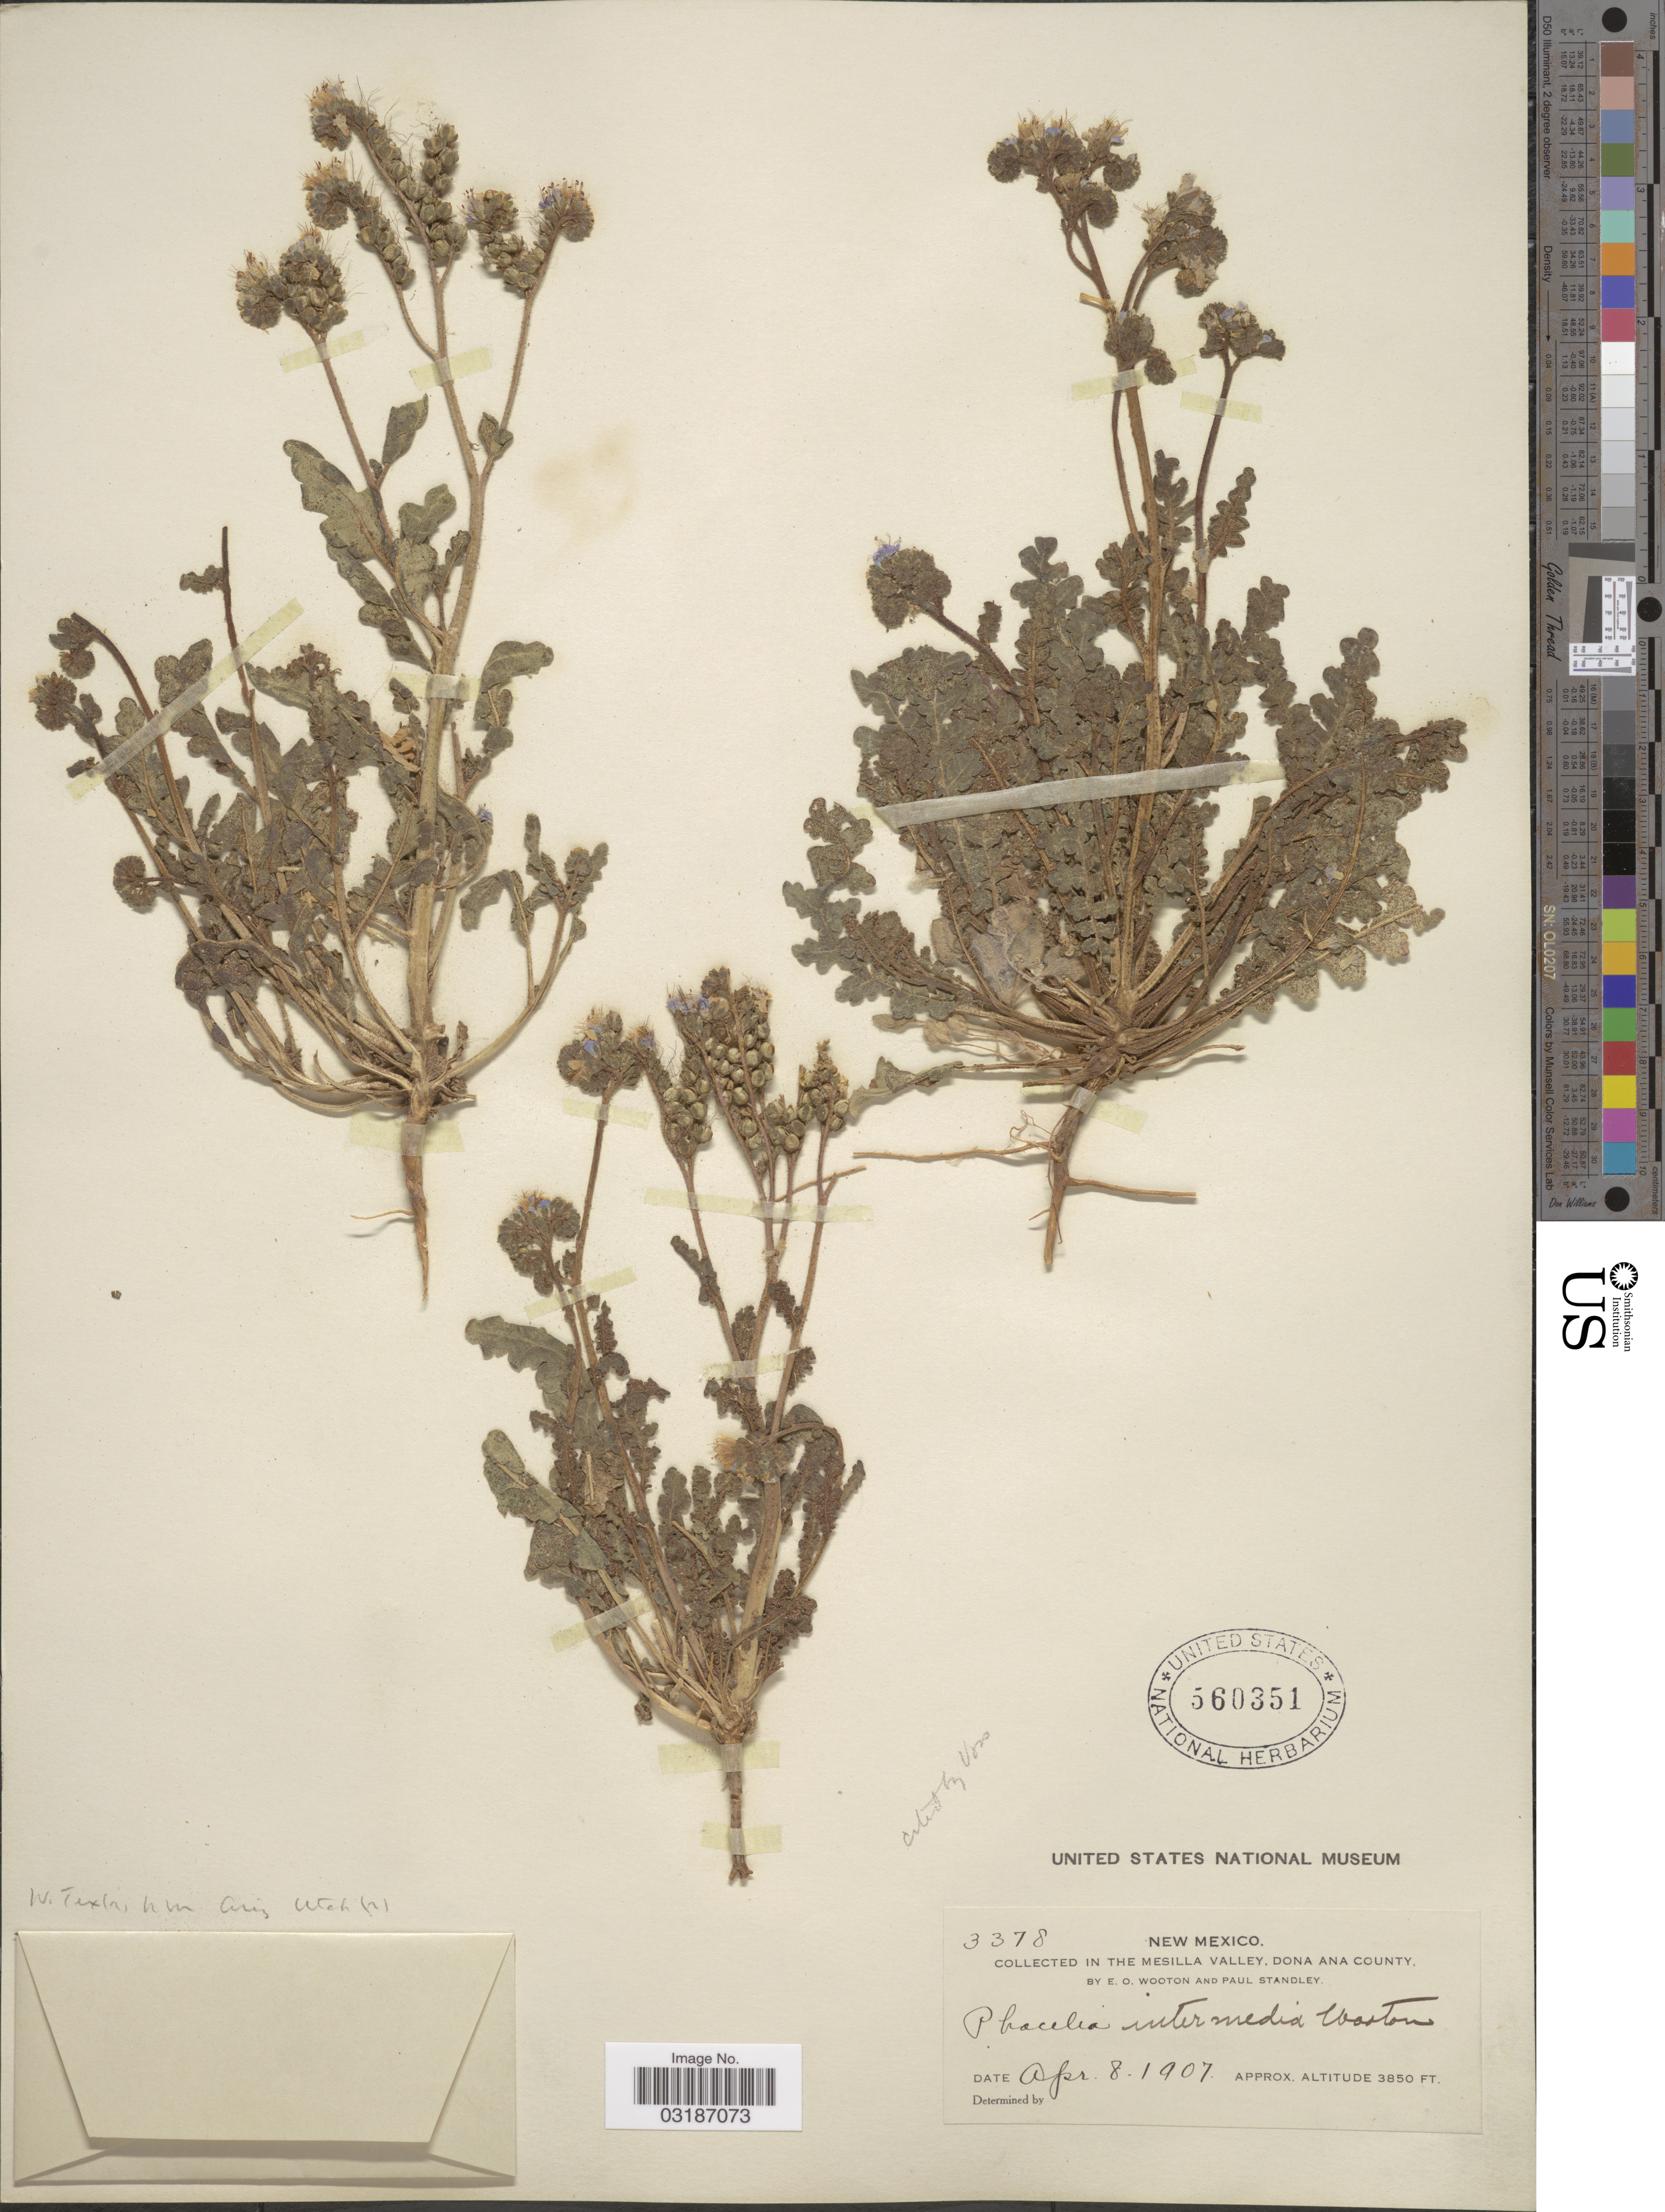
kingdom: Plantae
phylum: Tracheophyta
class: Magnoliopsida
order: Boraginales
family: Hydrophyllaceae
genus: Phacelia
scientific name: Phacelia intermedia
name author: Wooton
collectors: E. O. Wooton & P. C. Standley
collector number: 3378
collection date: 1907-04-08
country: United States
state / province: New Mexico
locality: Collected in the Mesilla Valley, Dona Ana County.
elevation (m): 1173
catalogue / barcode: US 560351